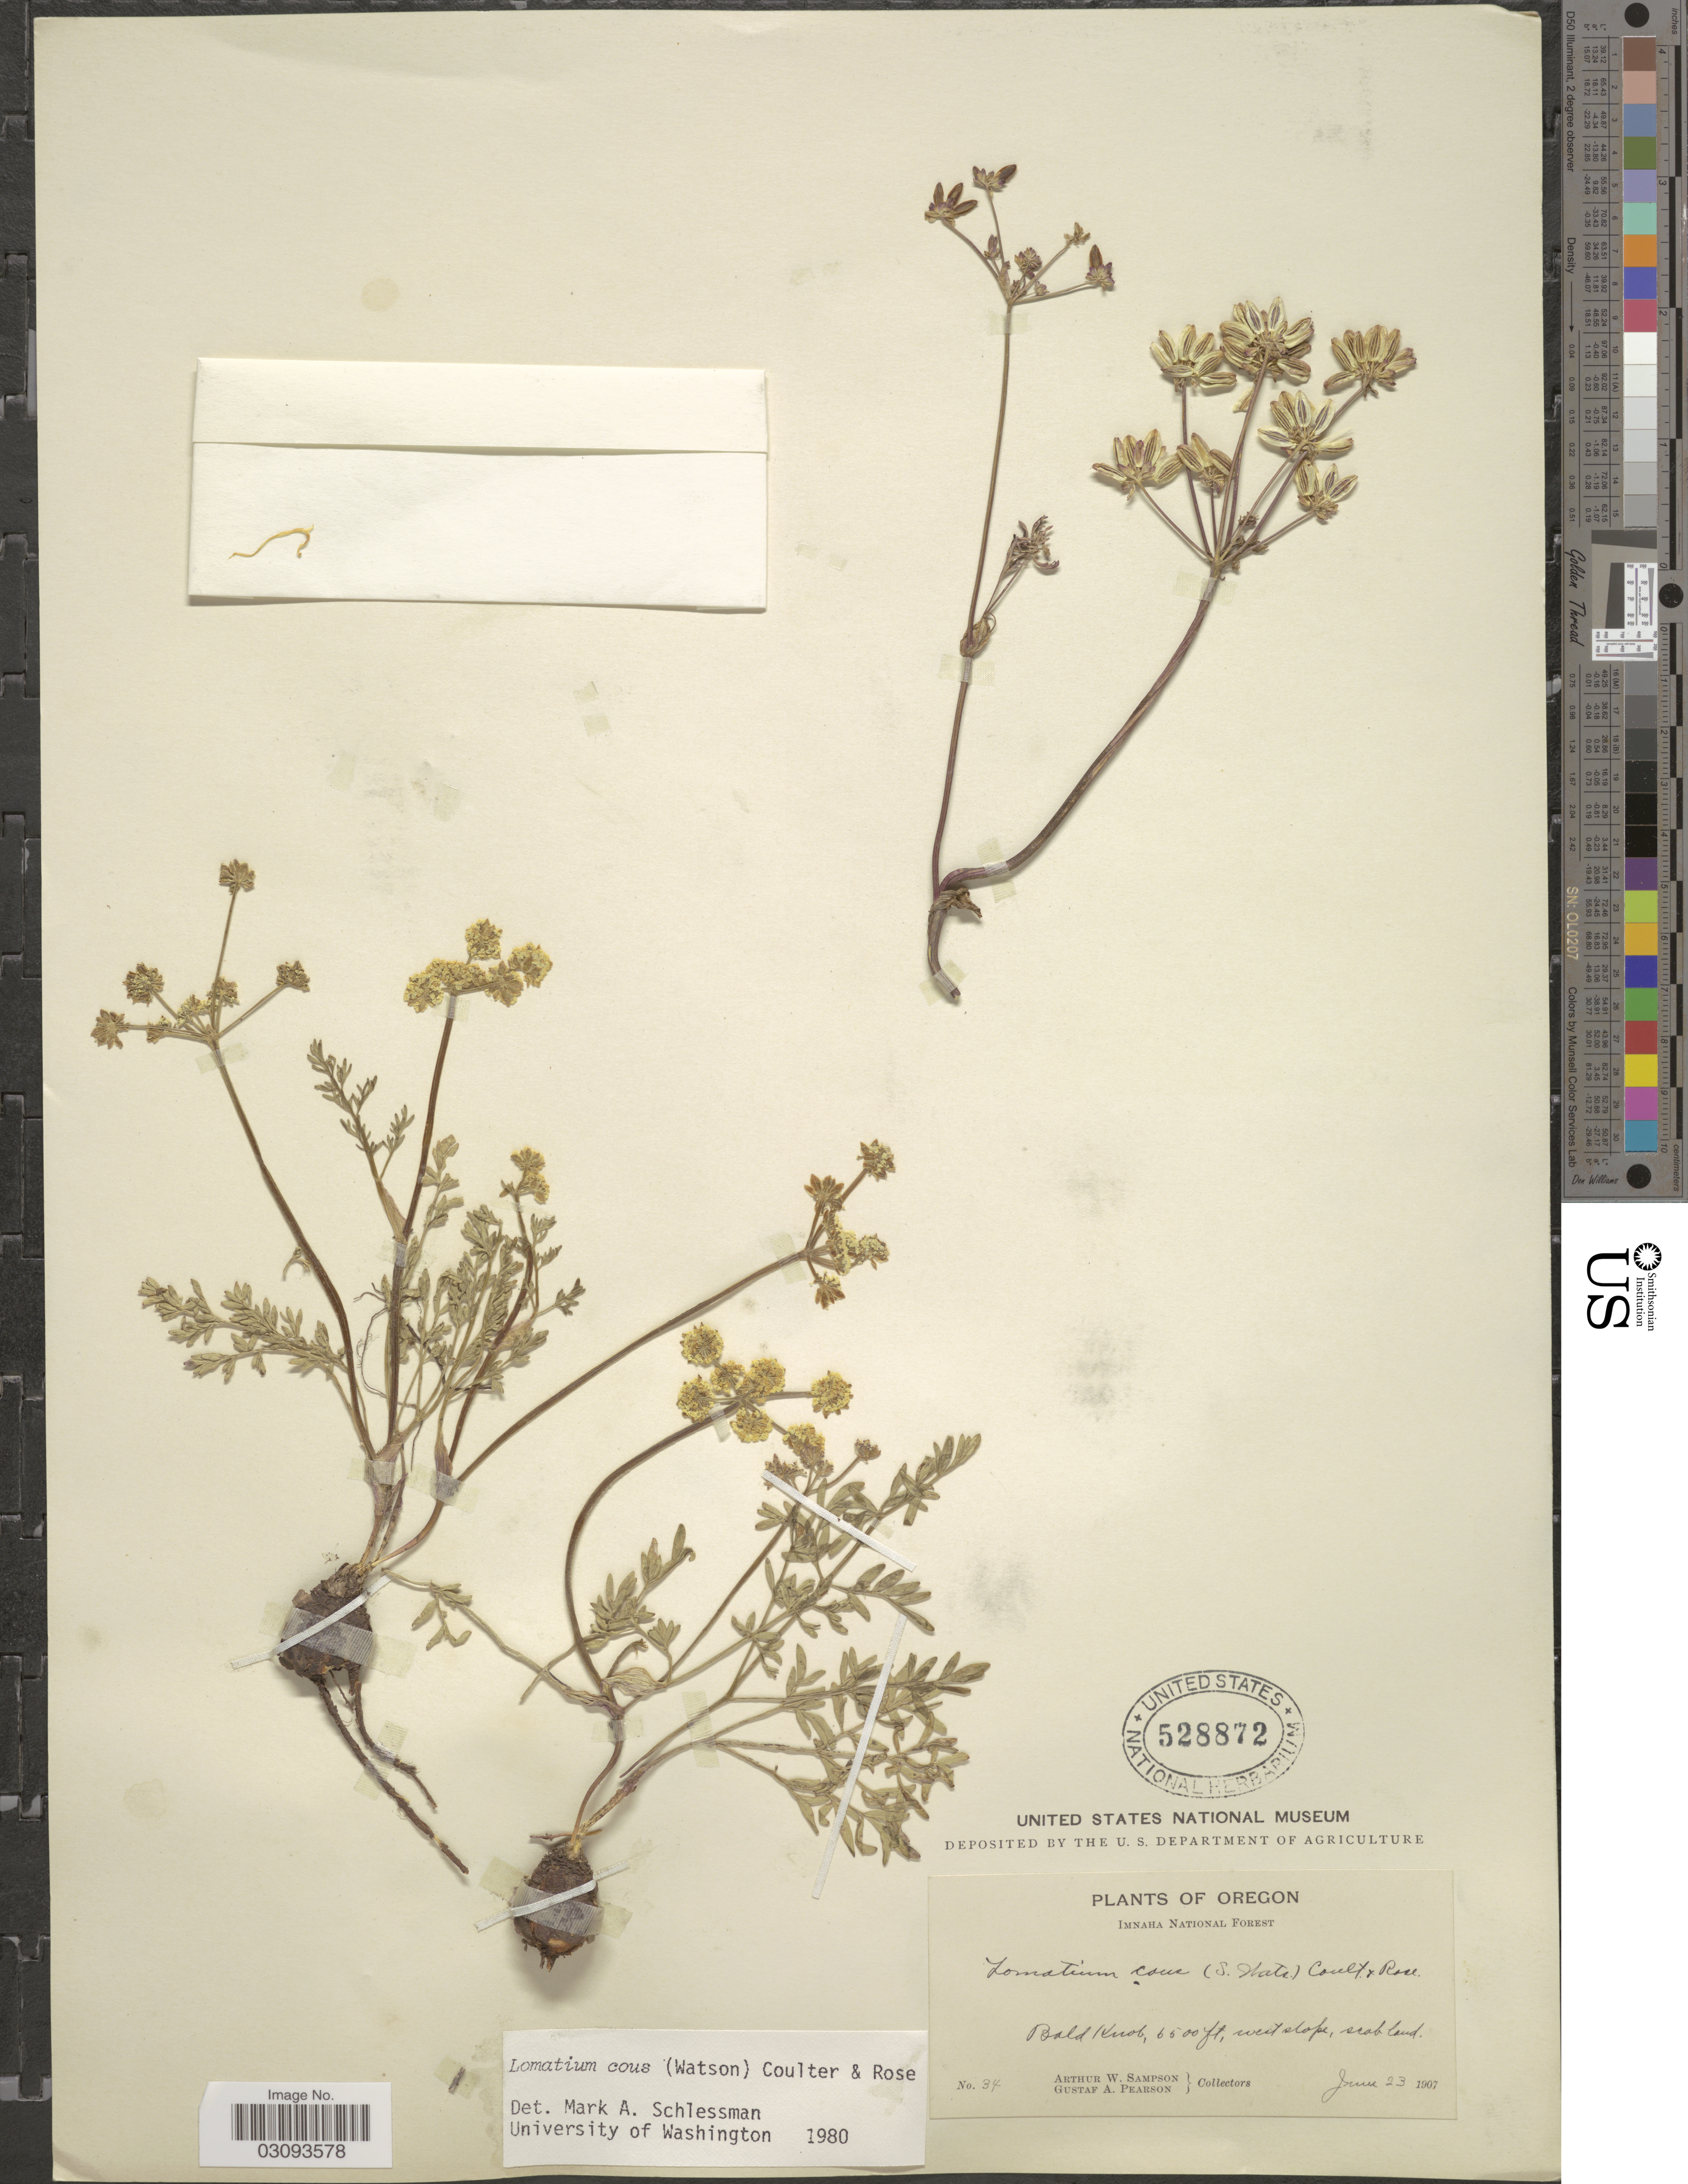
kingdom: Plantae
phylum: Tracheophyta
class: Magnoliopsida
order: Apiales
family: Apiaceae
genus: Lomatium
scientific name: Lomatium cous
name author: (S. Watson) J.M. Coult. & Rose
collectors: A. Sampson & G. Pearson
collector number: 34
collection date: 1907-06-23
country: United States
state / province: Oregon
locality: Imnaha National Forest. Bald Knob.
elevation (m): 1981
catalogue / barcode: US 528872